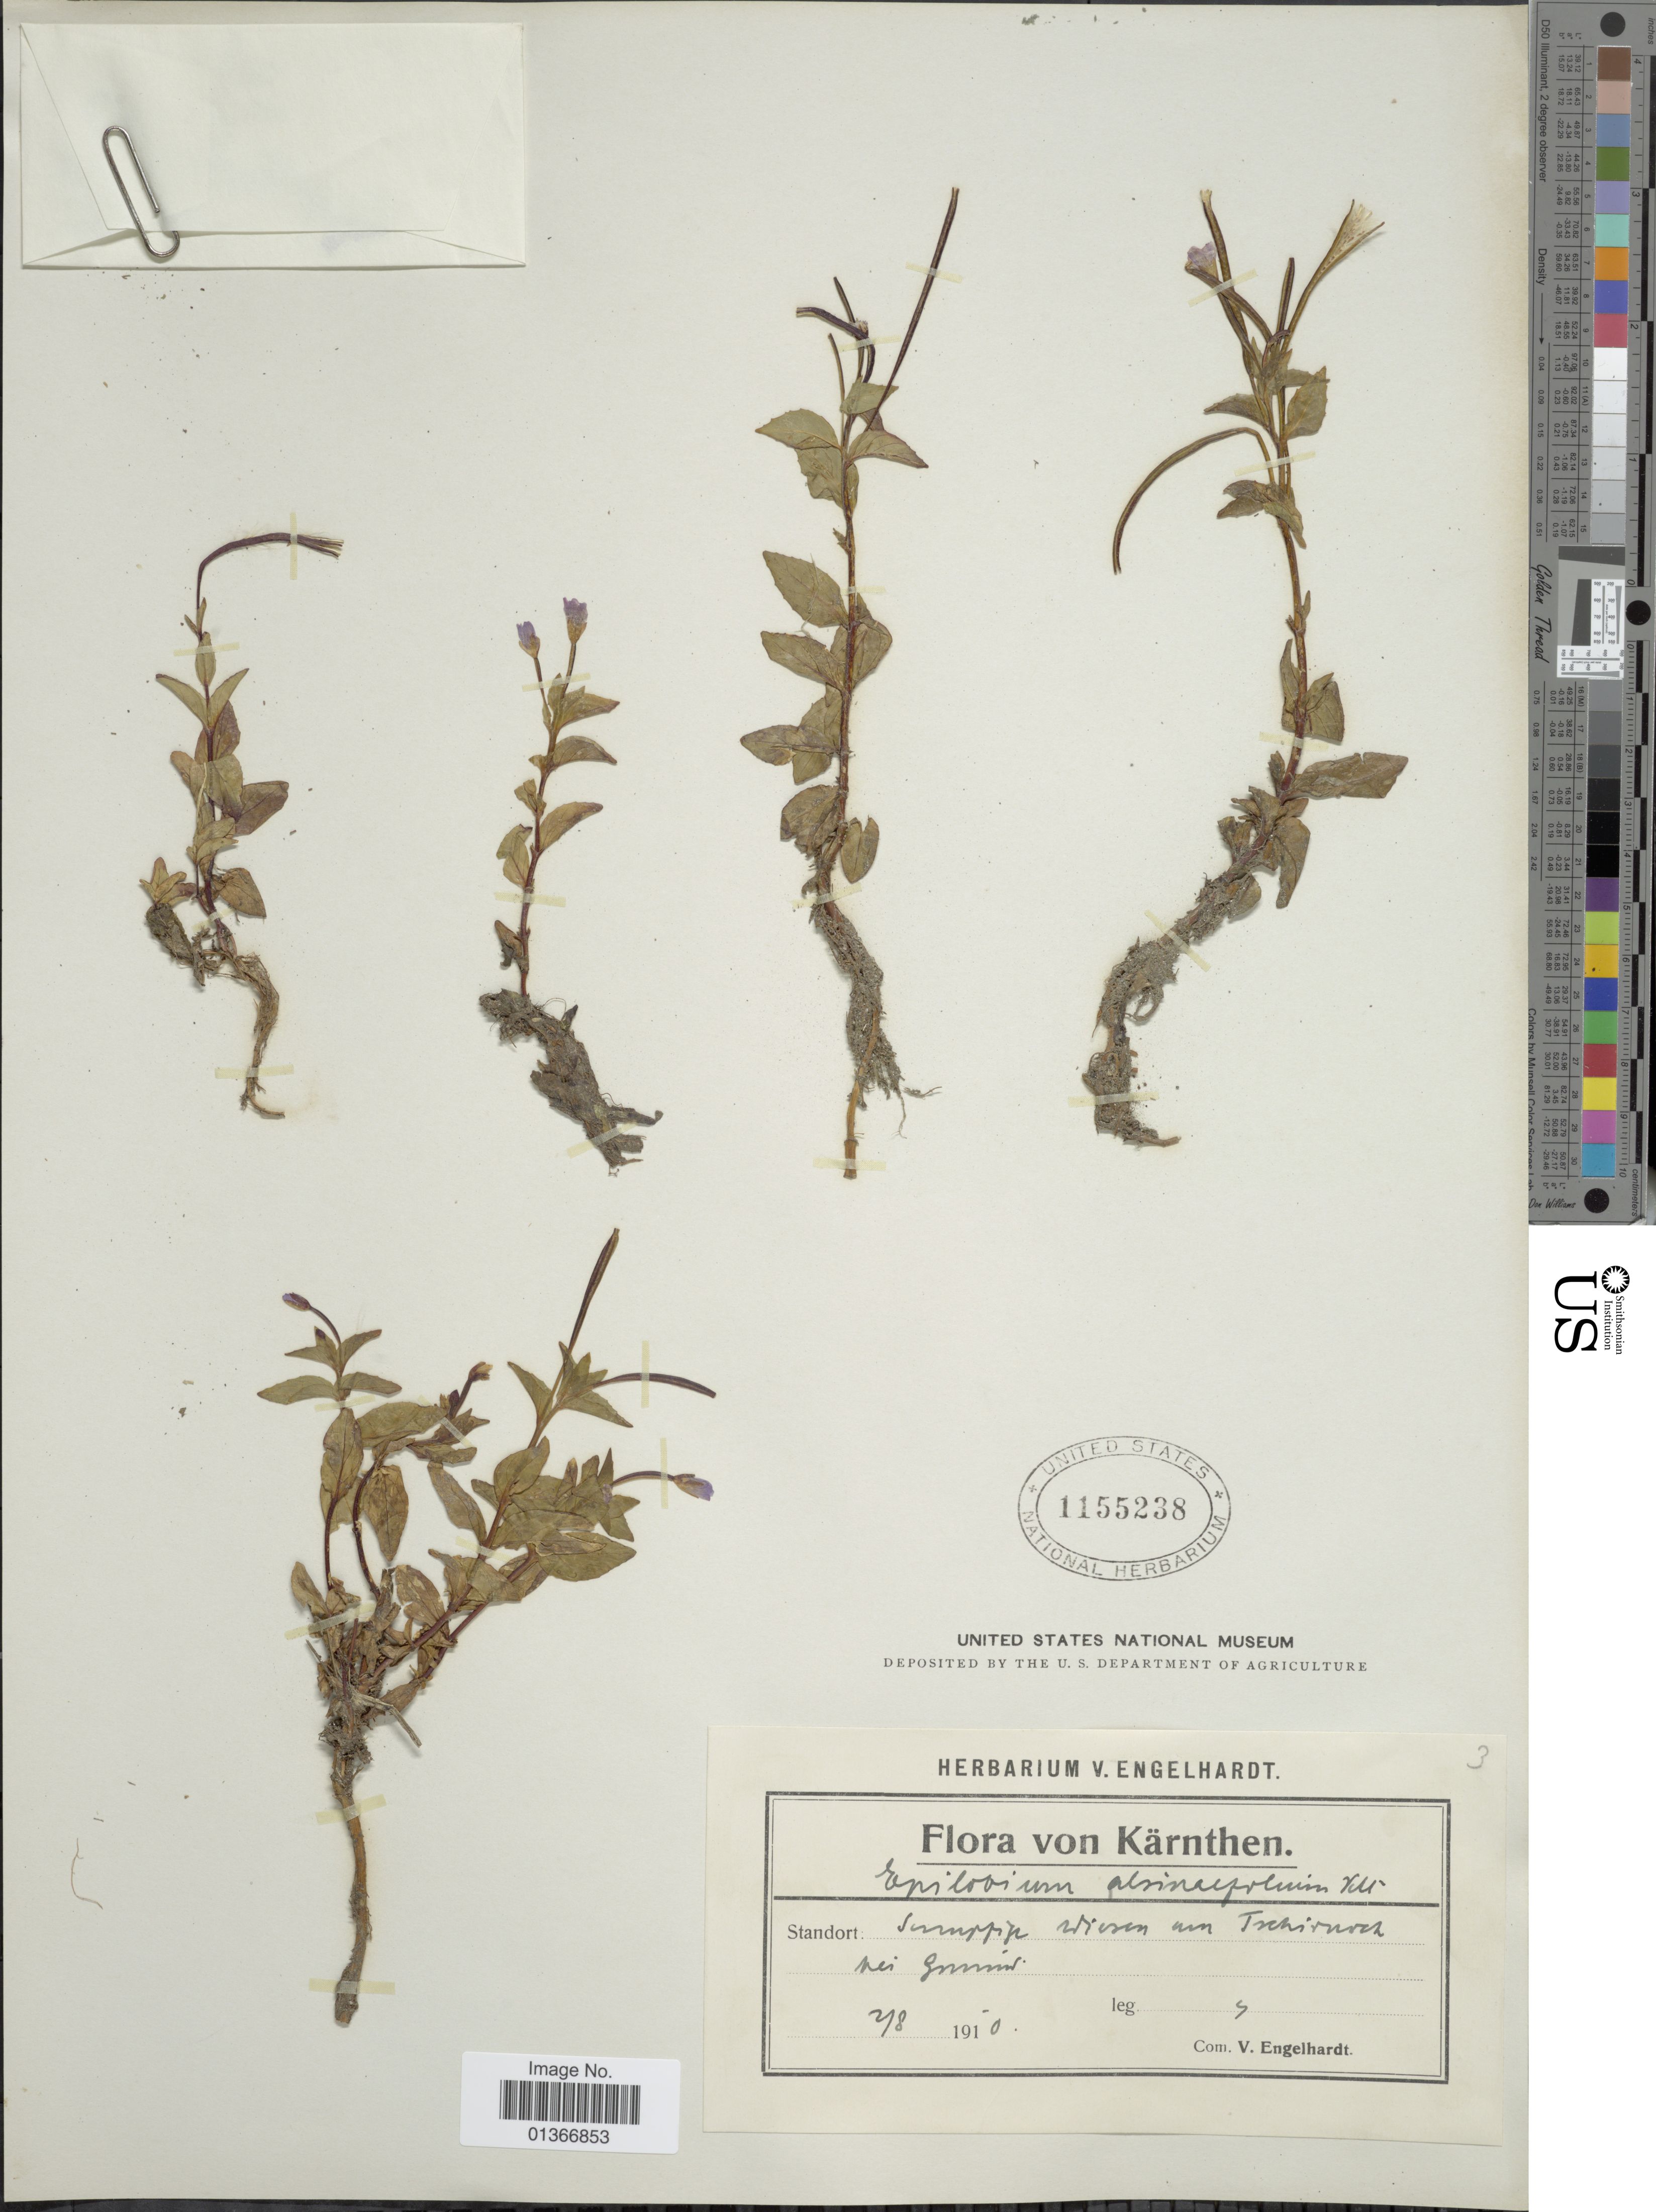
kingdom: Plantae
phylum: Tracheophyta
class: Magnoliopsida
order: Myrtales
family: Onagraceae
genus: Epilobium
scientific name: Epilobium alsinifolium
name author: Vill.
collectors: V. Engelhardt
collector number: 3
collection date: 1910-08-02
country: Austria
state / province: Karnten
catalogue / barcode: US 1155238